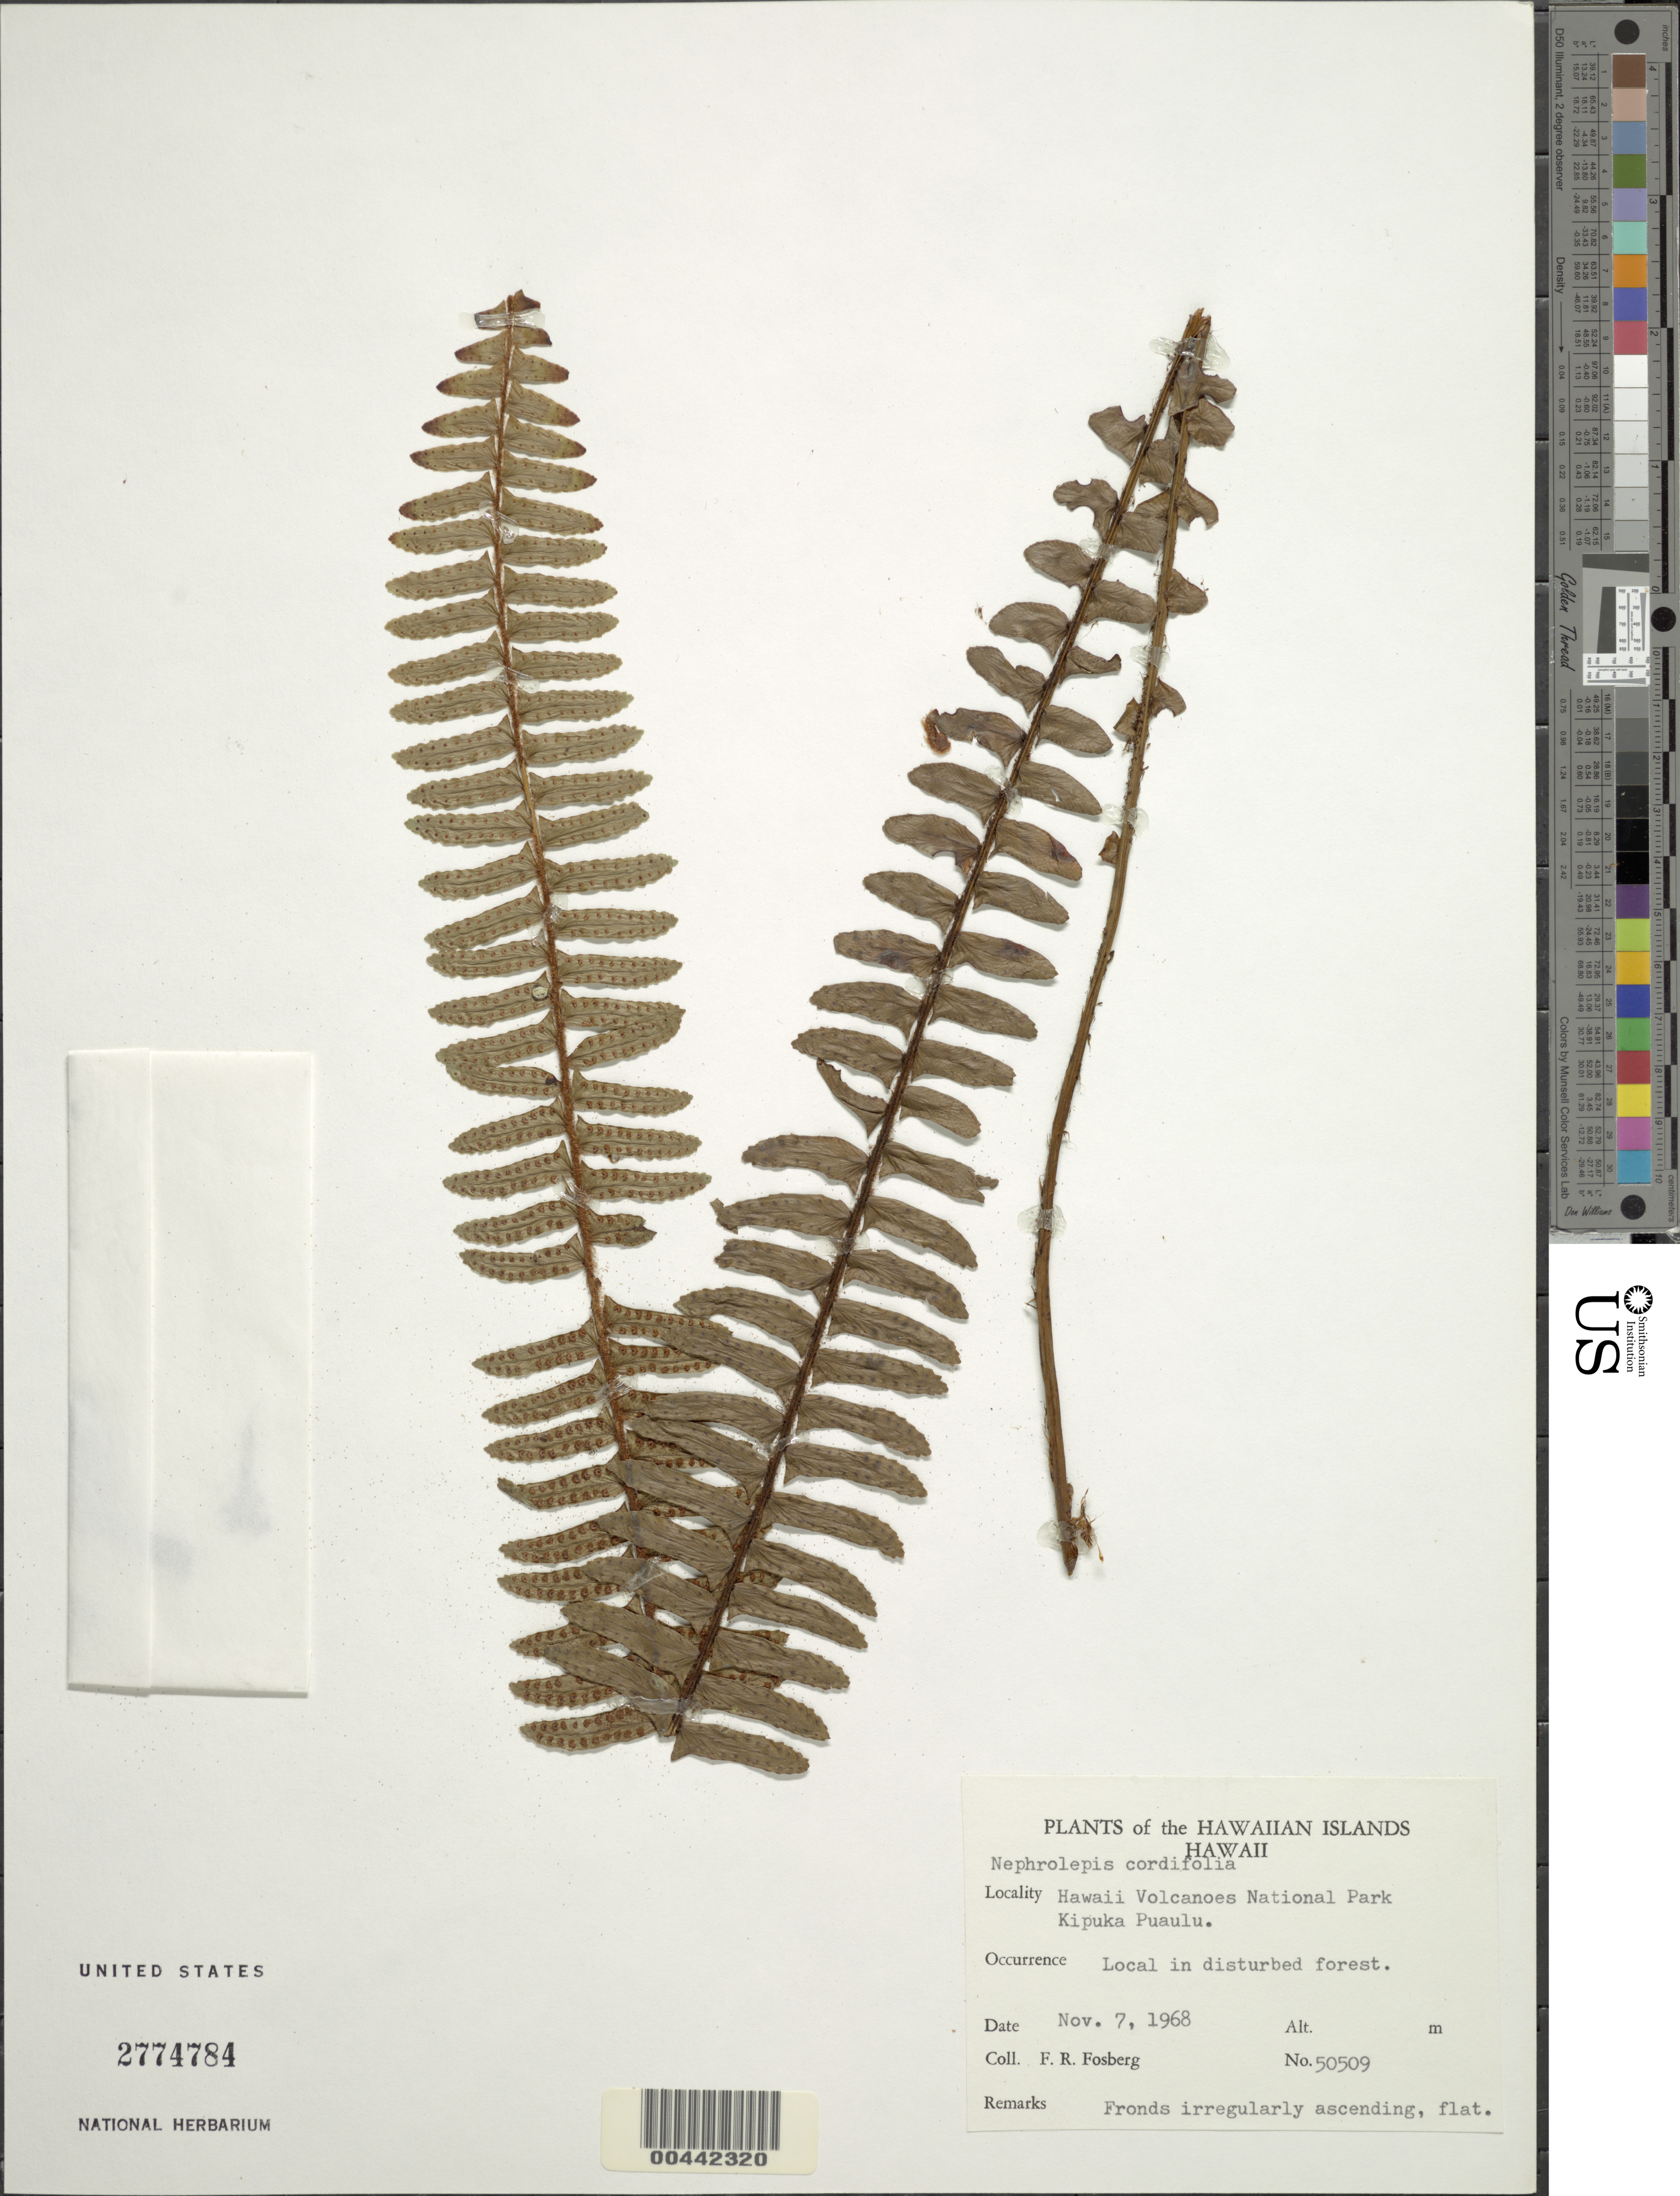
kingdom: Plantae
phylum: Tracheophyta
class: Polypodiopsida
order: Polypodiales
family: Nephrolepidaceae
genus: Nephrolepis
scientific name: Nephrolepis cordifolia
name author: (L.) C. Presl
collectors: F. R. Fosberg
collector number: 50509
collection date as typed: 7 Nov 1968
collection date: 1968-11-07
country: United States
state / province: Hawaii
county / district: Hawaii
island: Hawaii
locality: Hawaii Volcanos National Park, Kipiuka Puaulu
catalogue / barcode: US 2774784